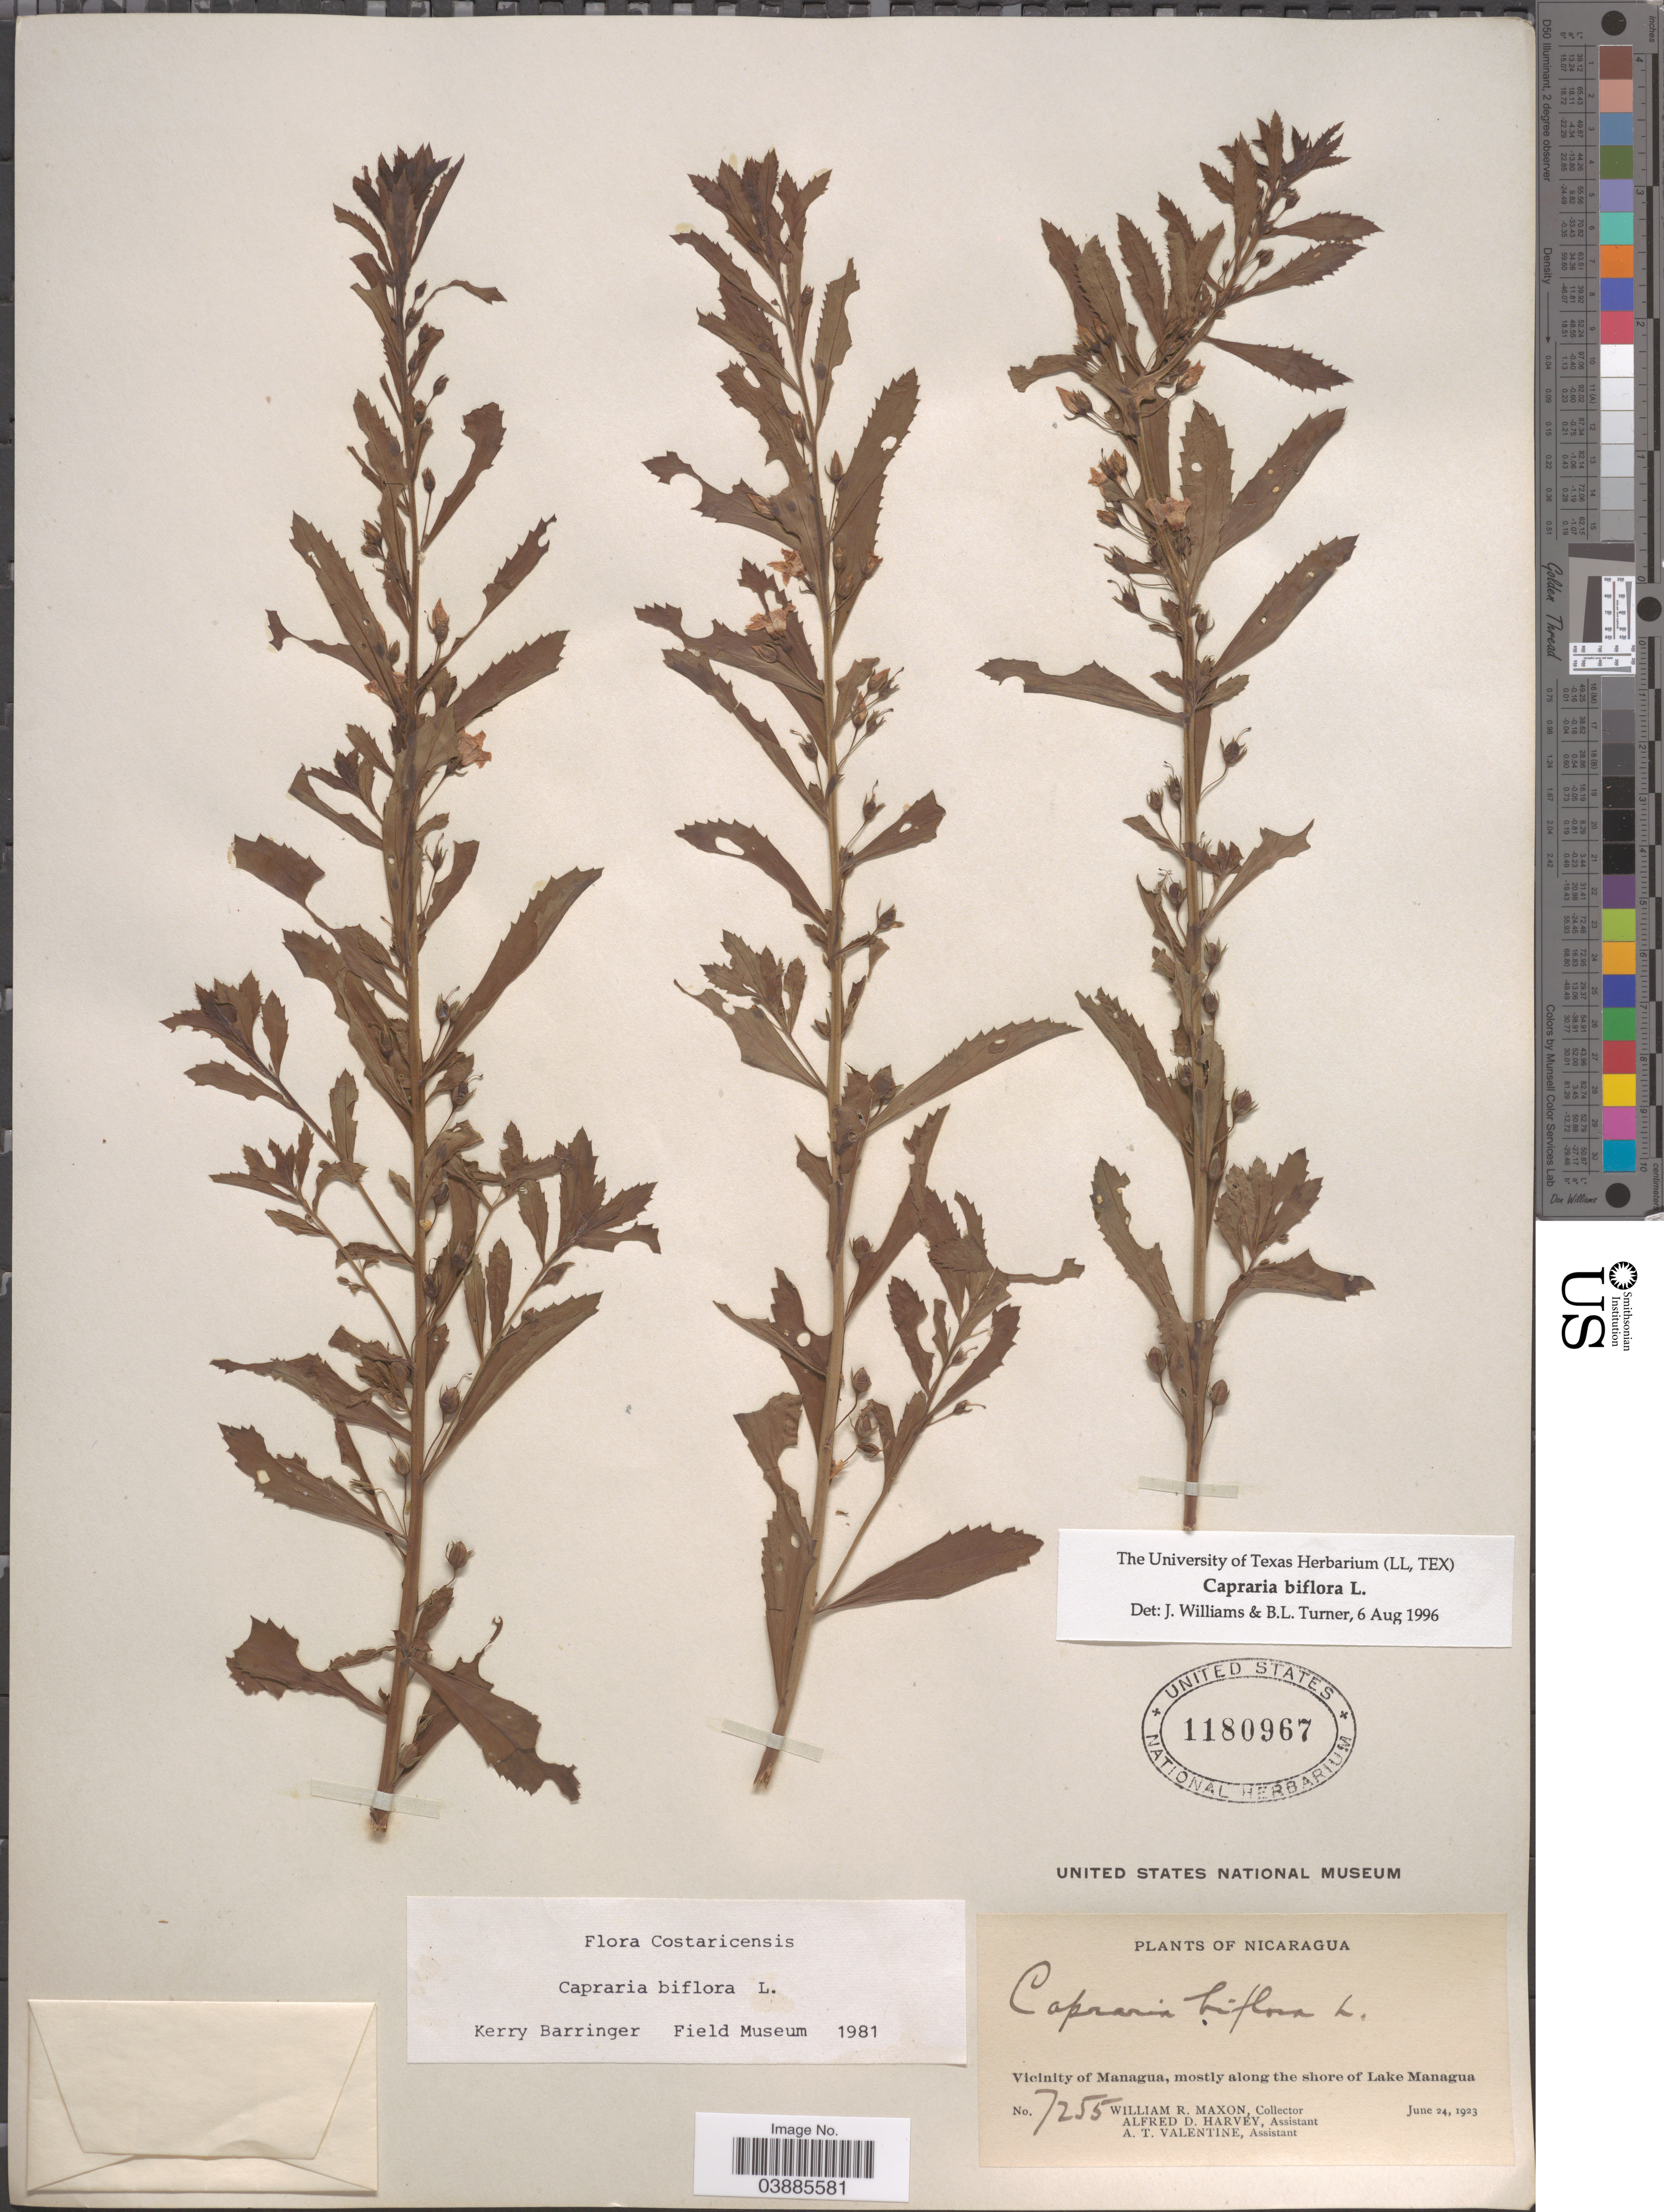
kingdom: Plantae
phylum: Tracheophyta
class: Magnoliopsida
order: Lamiales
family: Scrophulariaceae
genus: Capraria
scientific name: Capraria biflora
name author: L.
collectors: W. R. Maxon, A. D. Harvey & A. Valentine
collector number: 7255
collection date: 1923-06-24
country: Nicaragua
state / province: Managua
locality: Vicinity of Managua, mostly along the shore of Lake Managua.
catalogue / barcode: US 1180967